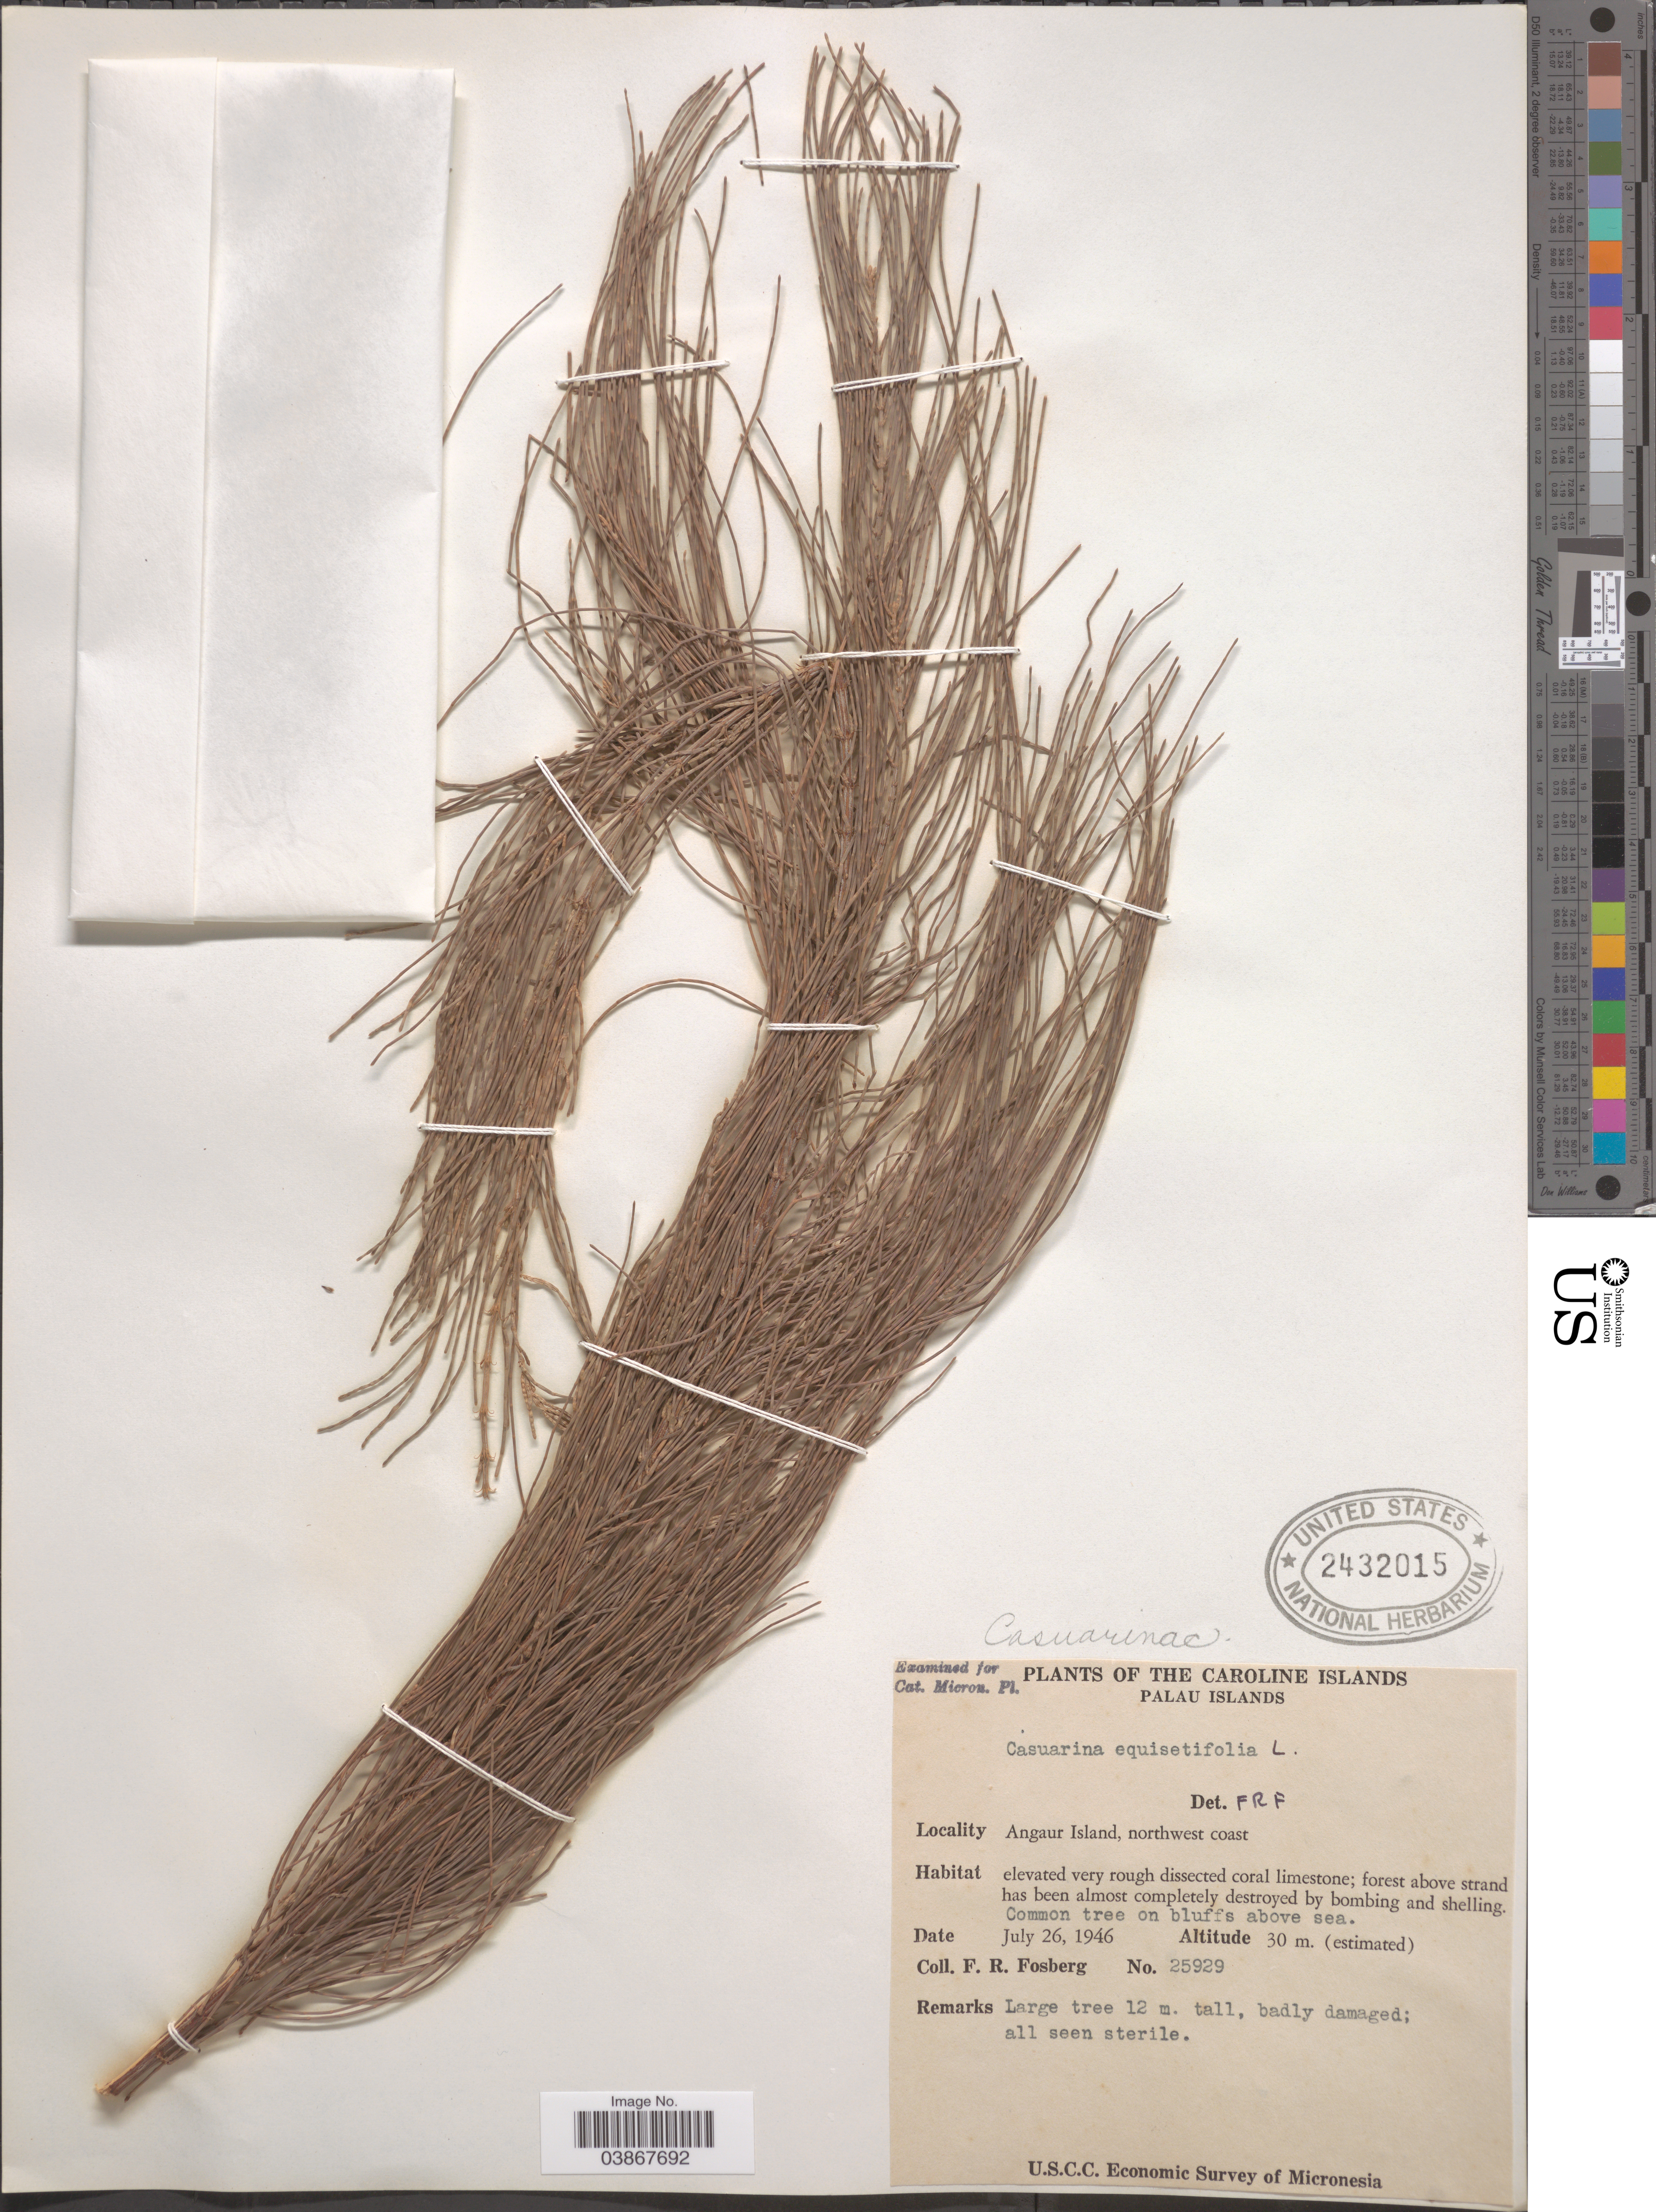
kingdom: Plantae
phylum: Tracheophyta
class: Magnoliopsida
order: Fagales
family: Casuarinaceae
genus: Casuarina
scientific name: Casuarina equisetifolia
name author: L.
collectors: F. R. Fosberg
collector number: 25929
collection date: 1946-07-26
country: Palau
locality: Caroline Islands. Palau Islands. Angaur Island, northwest coast.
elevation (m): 30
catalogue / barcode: US 2432015